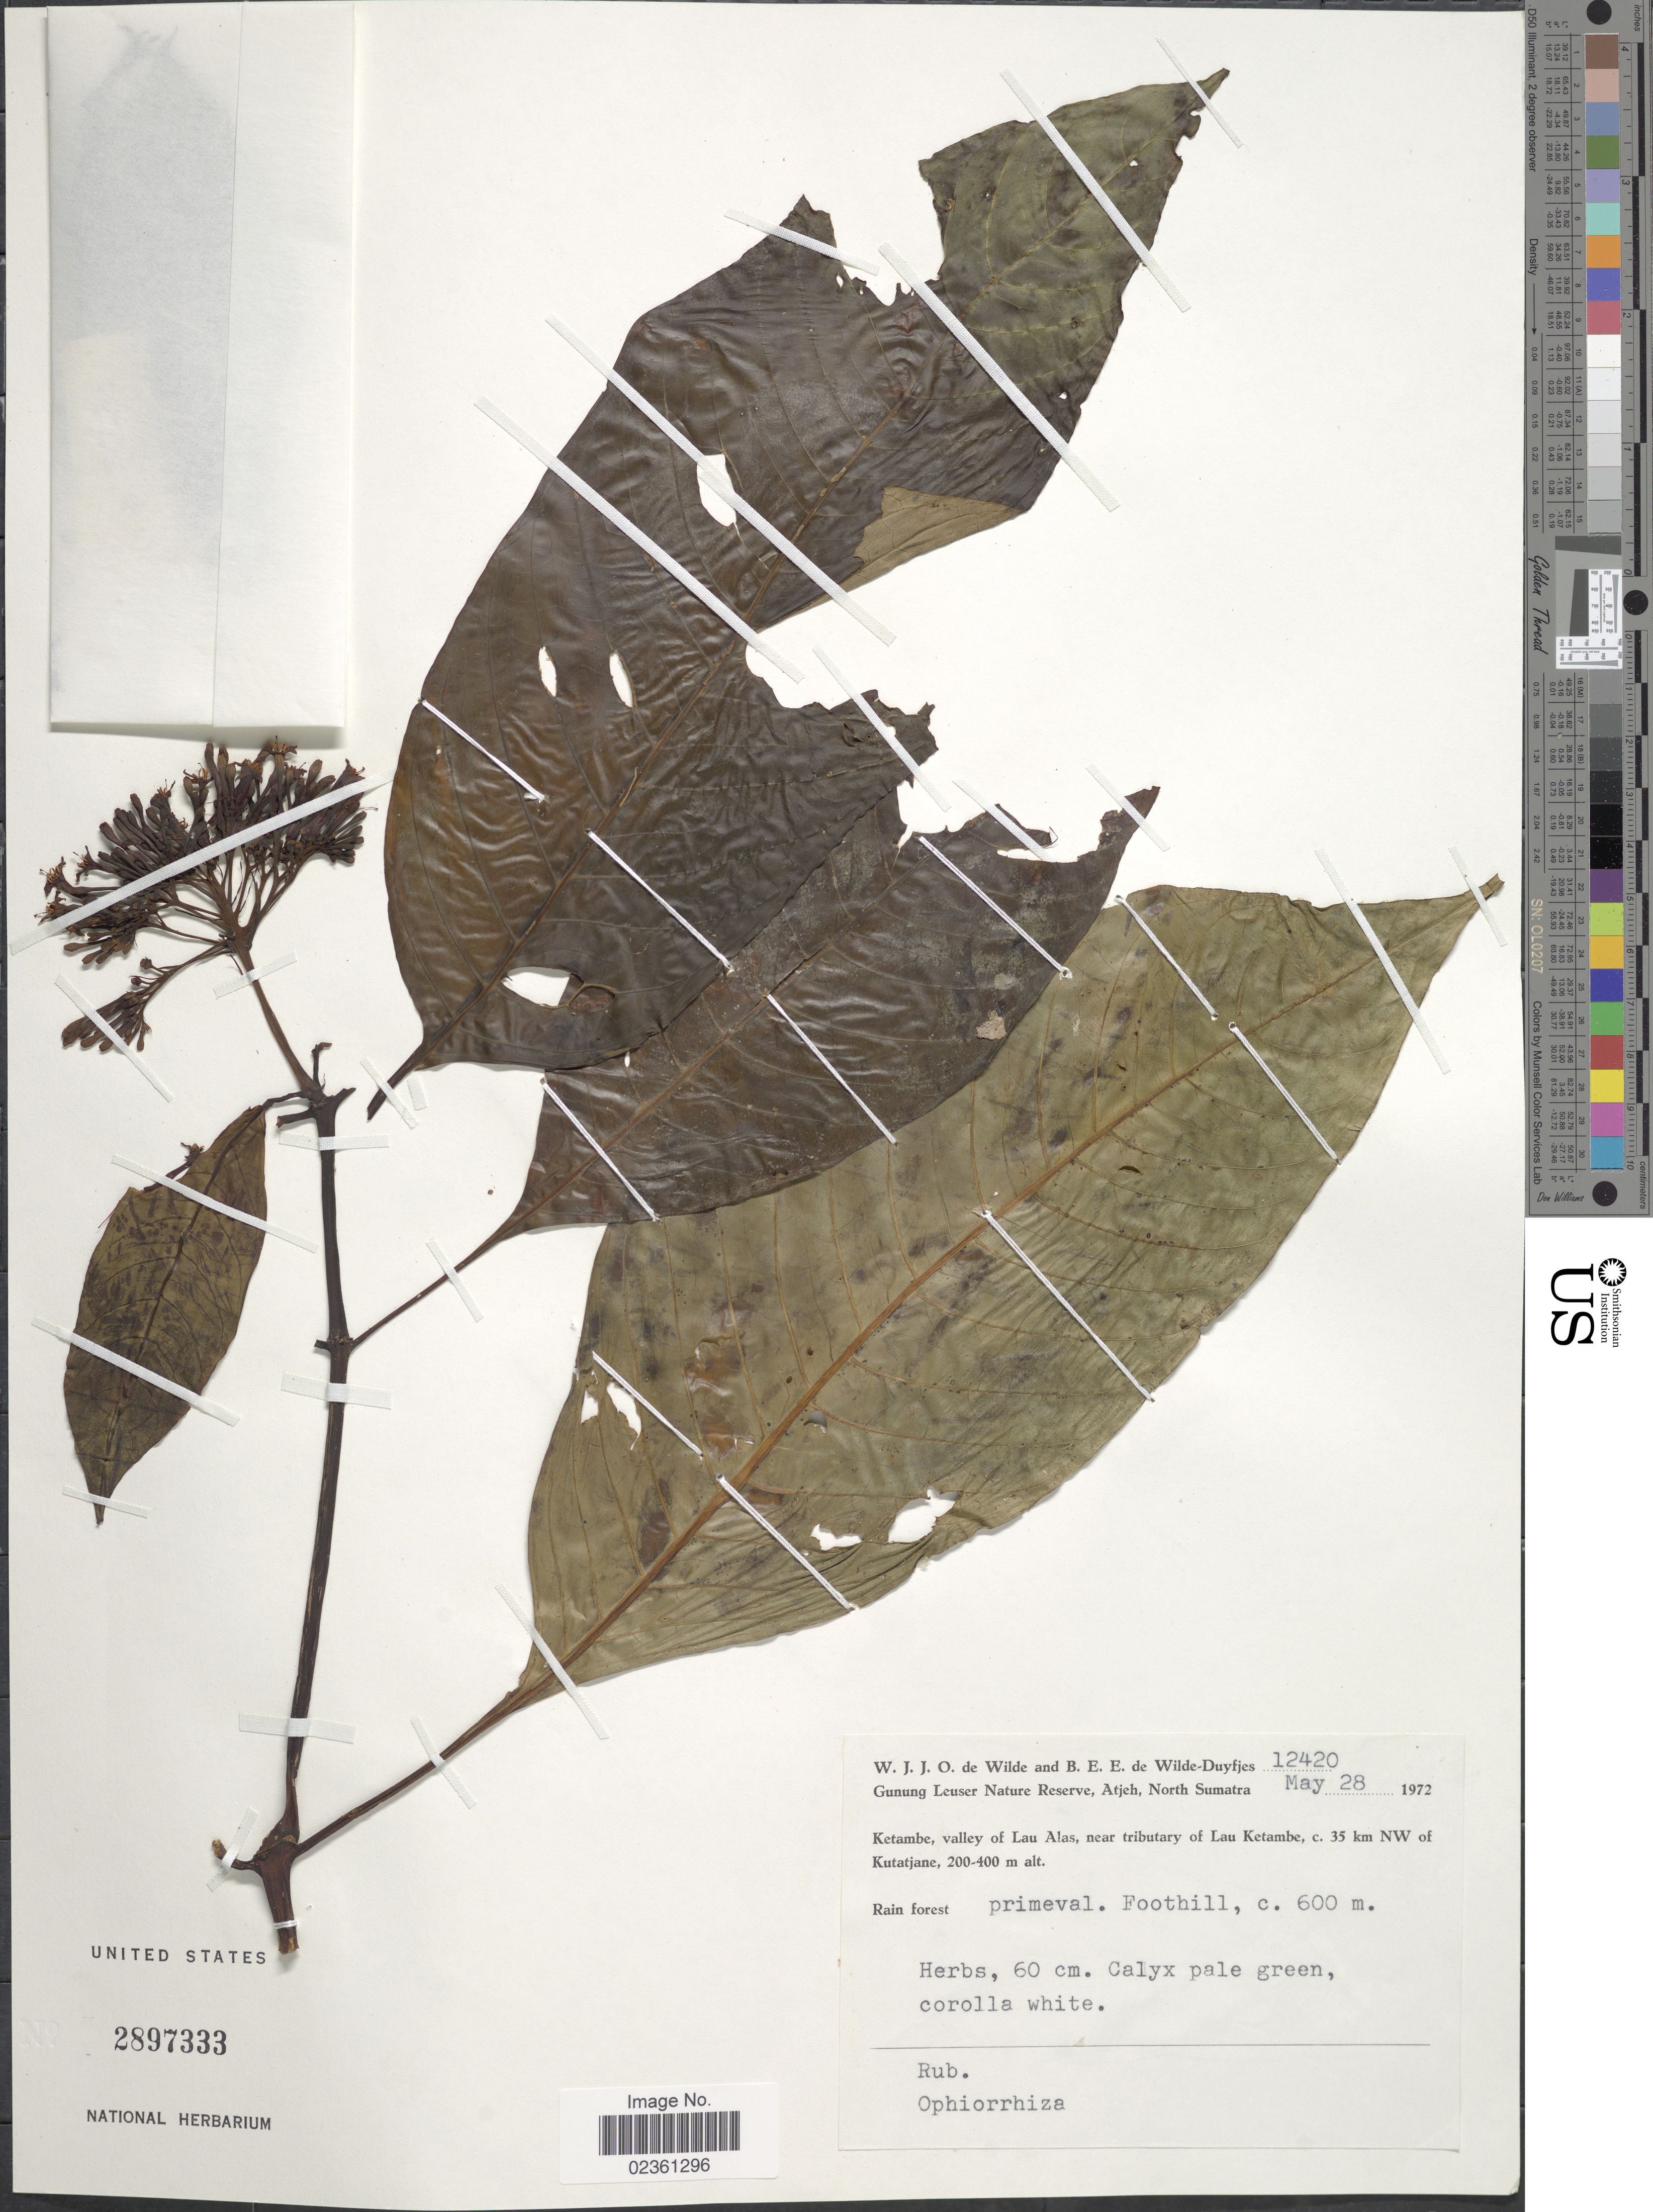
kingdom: Plantae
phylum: Tracheophyta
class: Magnoliopsida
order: Gentianales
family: Rubiaceae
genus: Ophiorrhiza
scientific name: Ophiorrhiza sp.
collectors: W. J. de Wilde & B. E. de Wilde-Duyfjes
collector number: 12420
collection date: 1972-05-28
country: Indonesia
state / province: Sumatra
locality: Gunung Leuser Nature Reserve, Atjeh, North Sumatra, Ketambe, valley of Lau Alas, near tributary of Lau Ketambe, c. 35 km NW of Kutatjane, foothill.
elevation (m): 600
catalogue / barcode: US 2897333